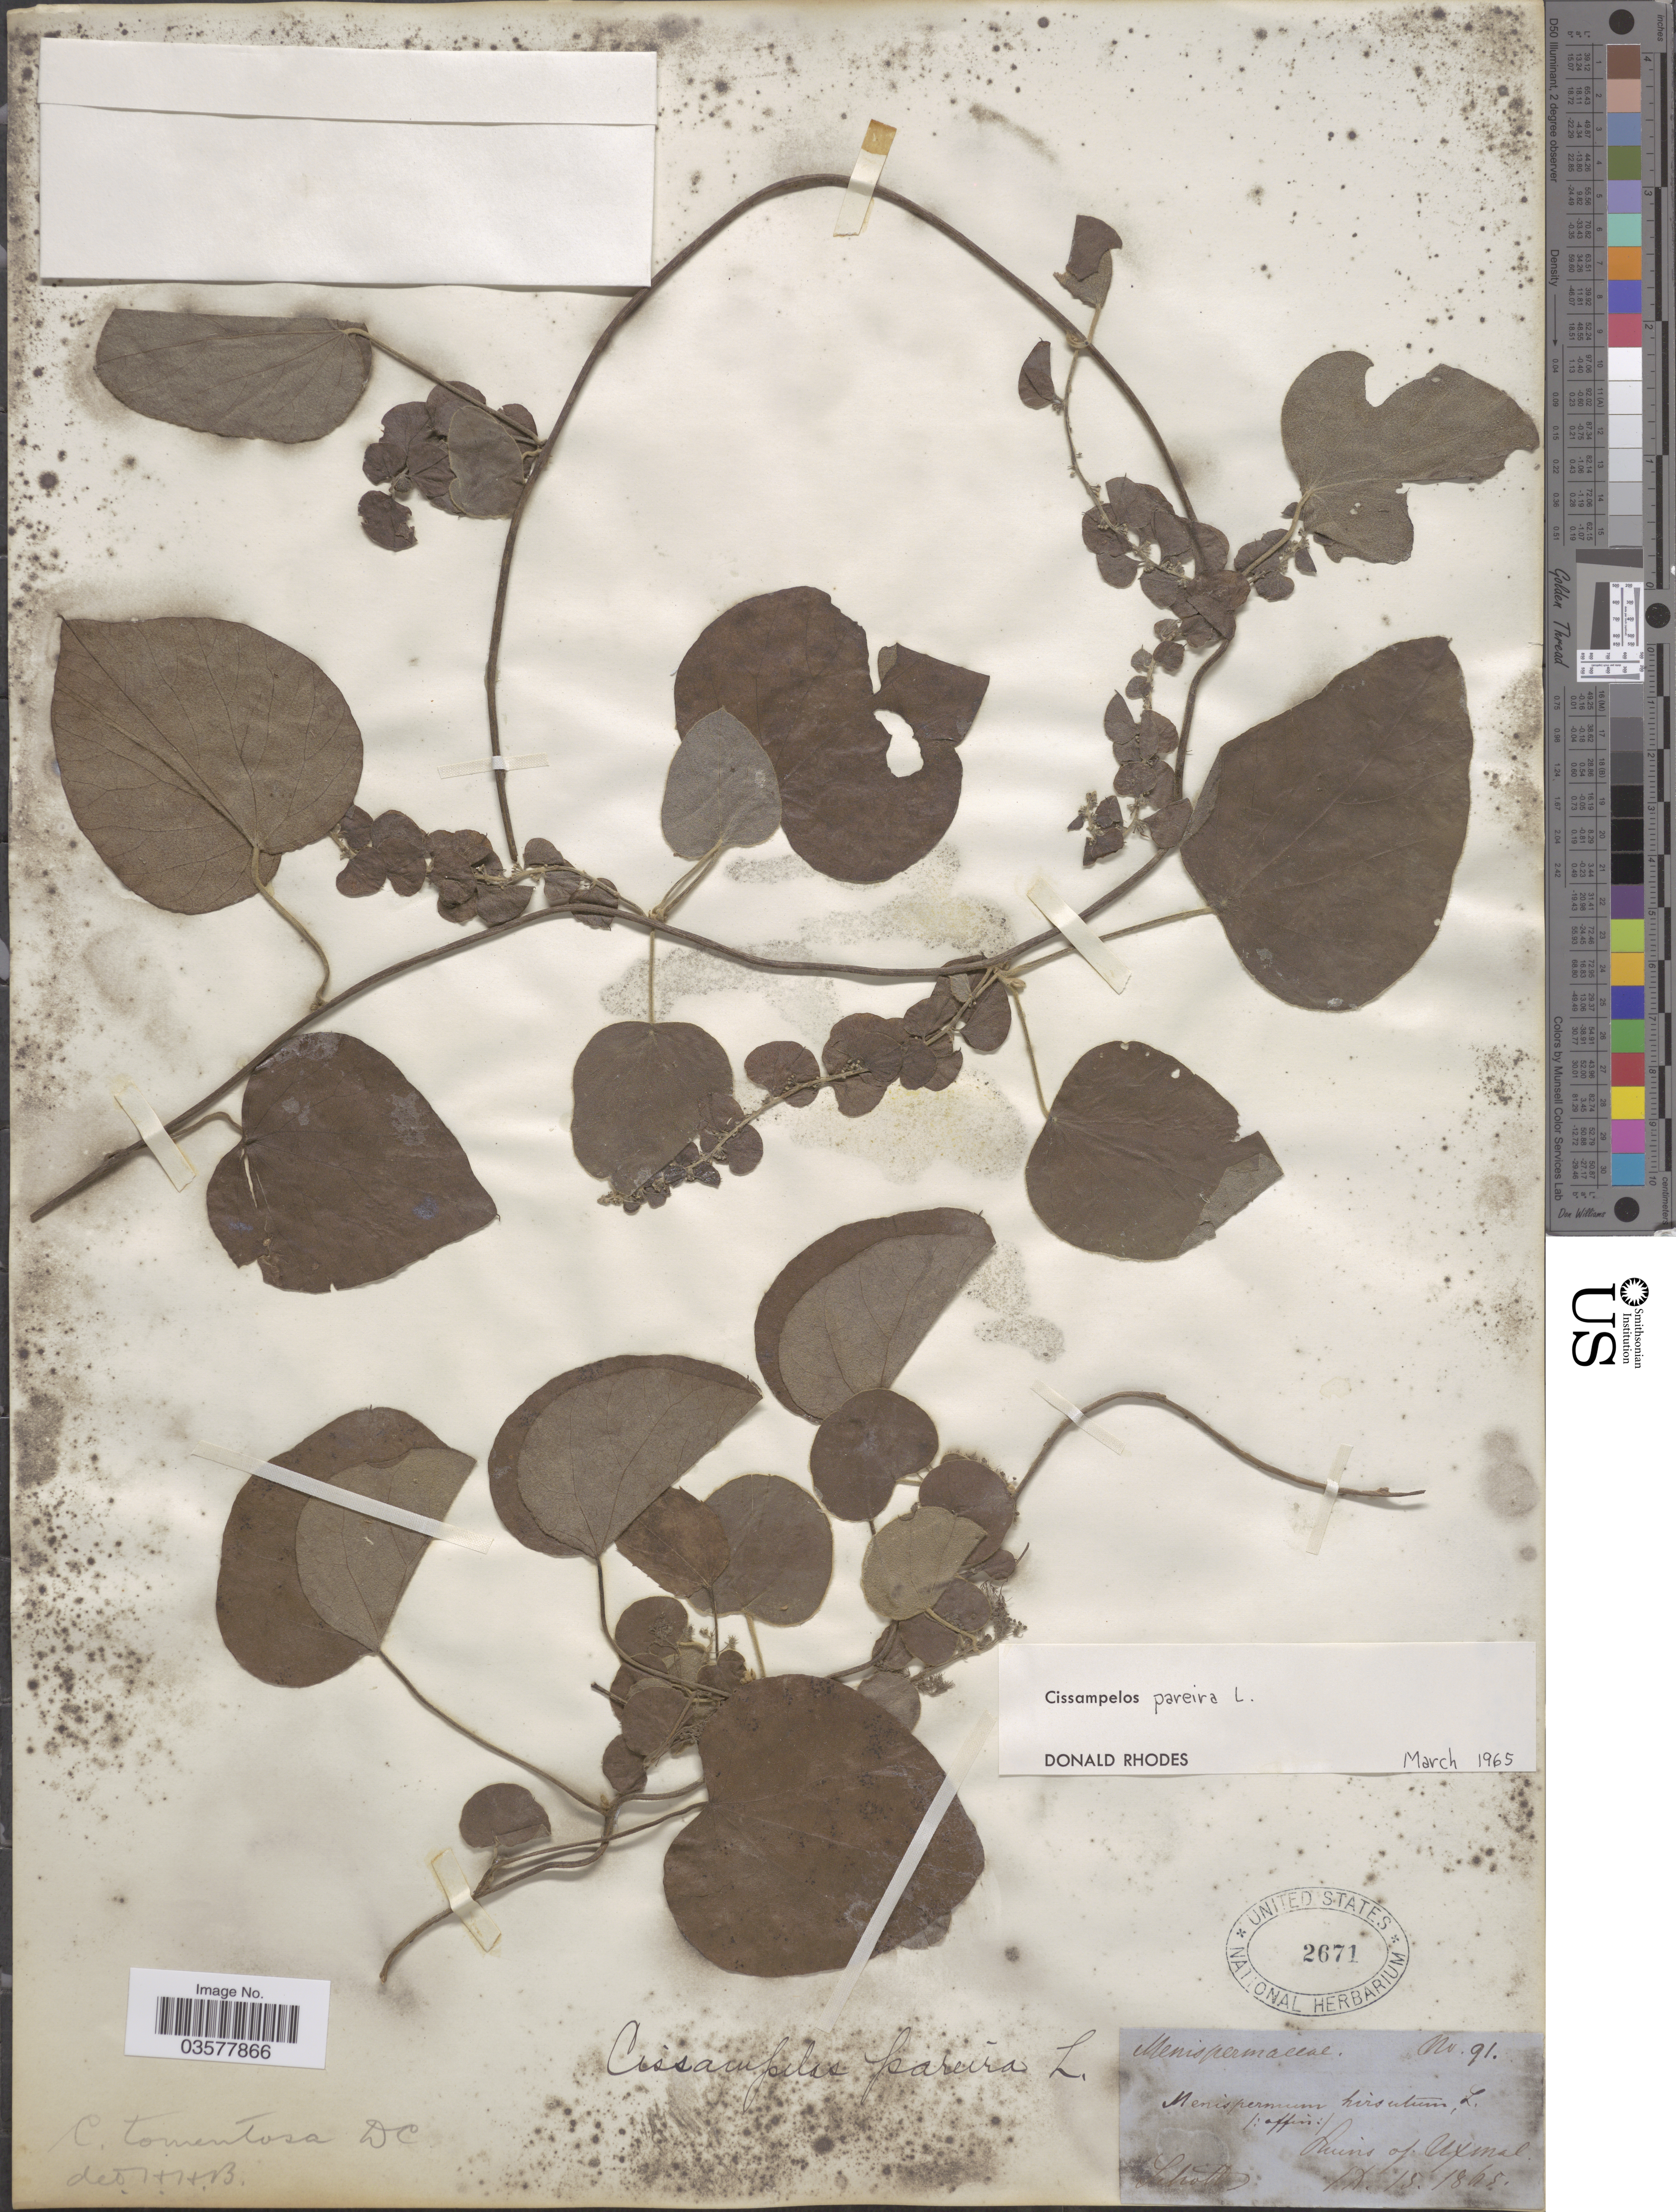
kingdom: Plantae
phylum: Tracheophyta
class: Magnoliopsida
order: Ranunculales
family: Menispermaceae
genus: Cissampelos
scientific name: Cissampelos pareira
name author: L.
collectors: -. Schotts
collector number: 91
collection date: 1865-09-15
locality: Ruins of Axmal. [interpreted]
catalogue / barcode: US 2671